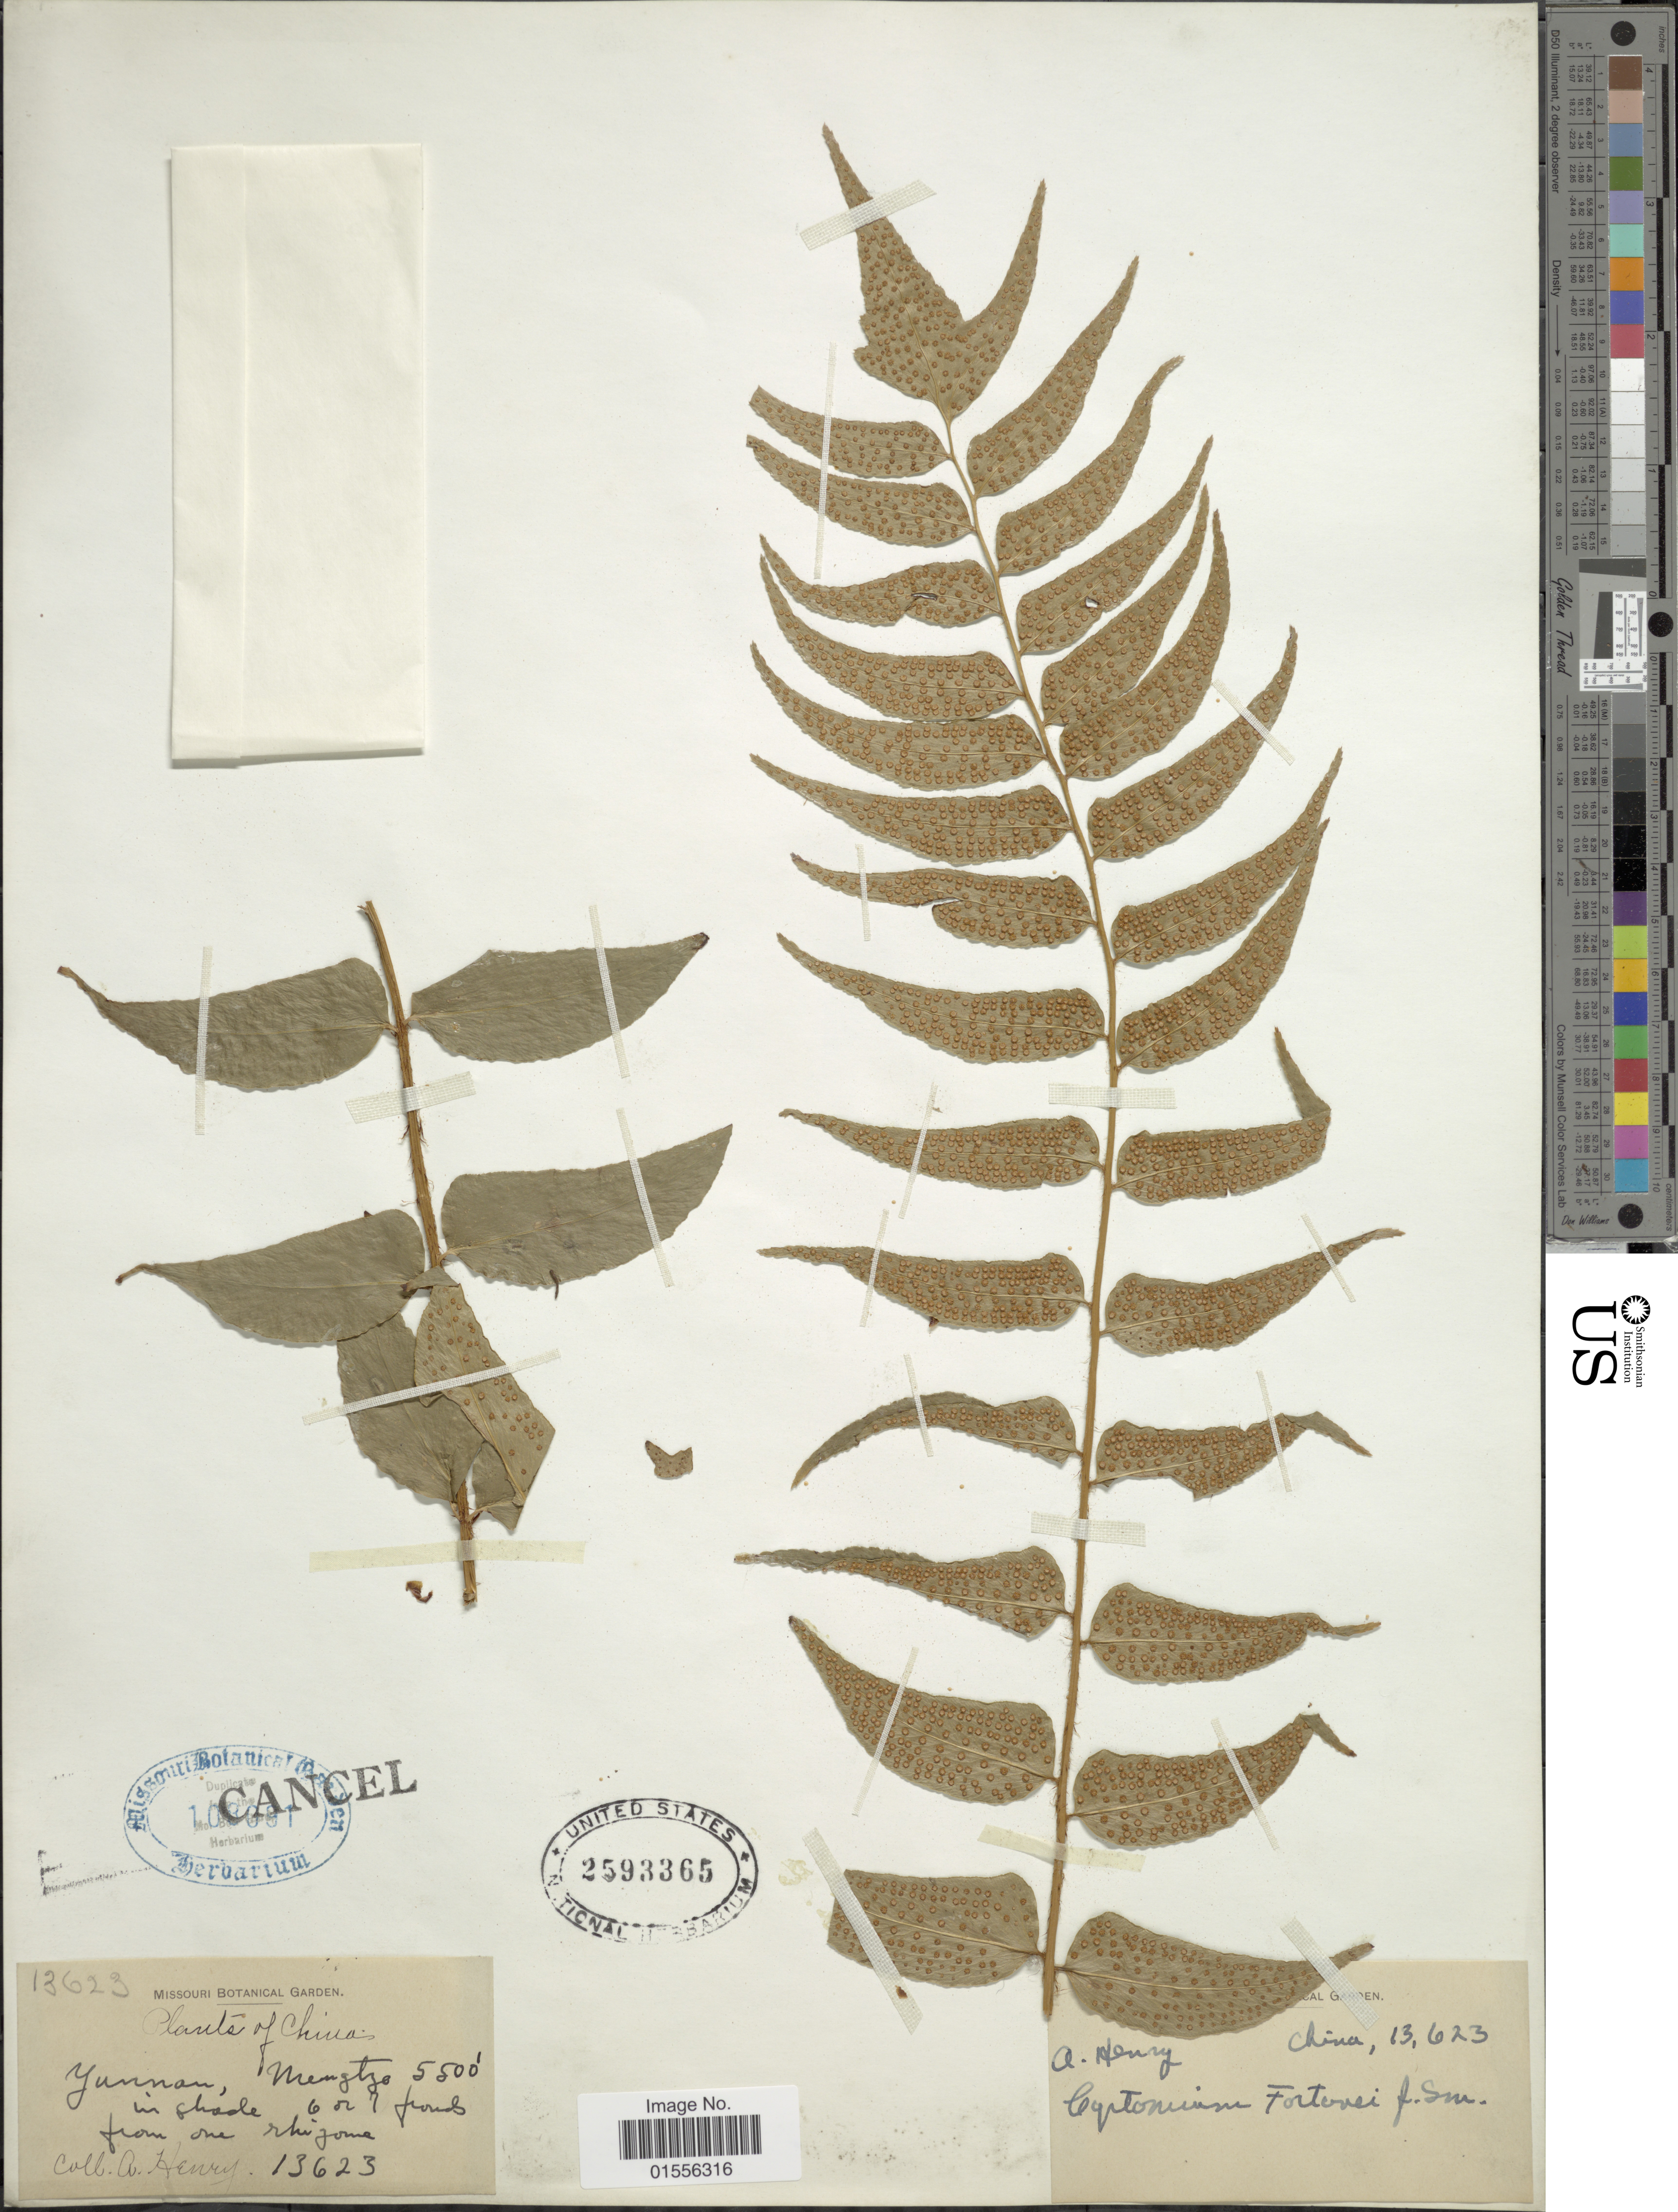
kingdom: Plantae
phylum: Tracheophyta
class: Polypodiopsida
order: Polypodiales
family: Dryopteridaceae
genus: Cyrtomium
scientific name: Cyrtomium fortunei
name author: J. Sm.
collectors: A. Henry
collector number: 13623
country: China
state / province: Yunnan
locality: Mengtze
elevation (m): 1676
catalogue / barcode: US 2593365